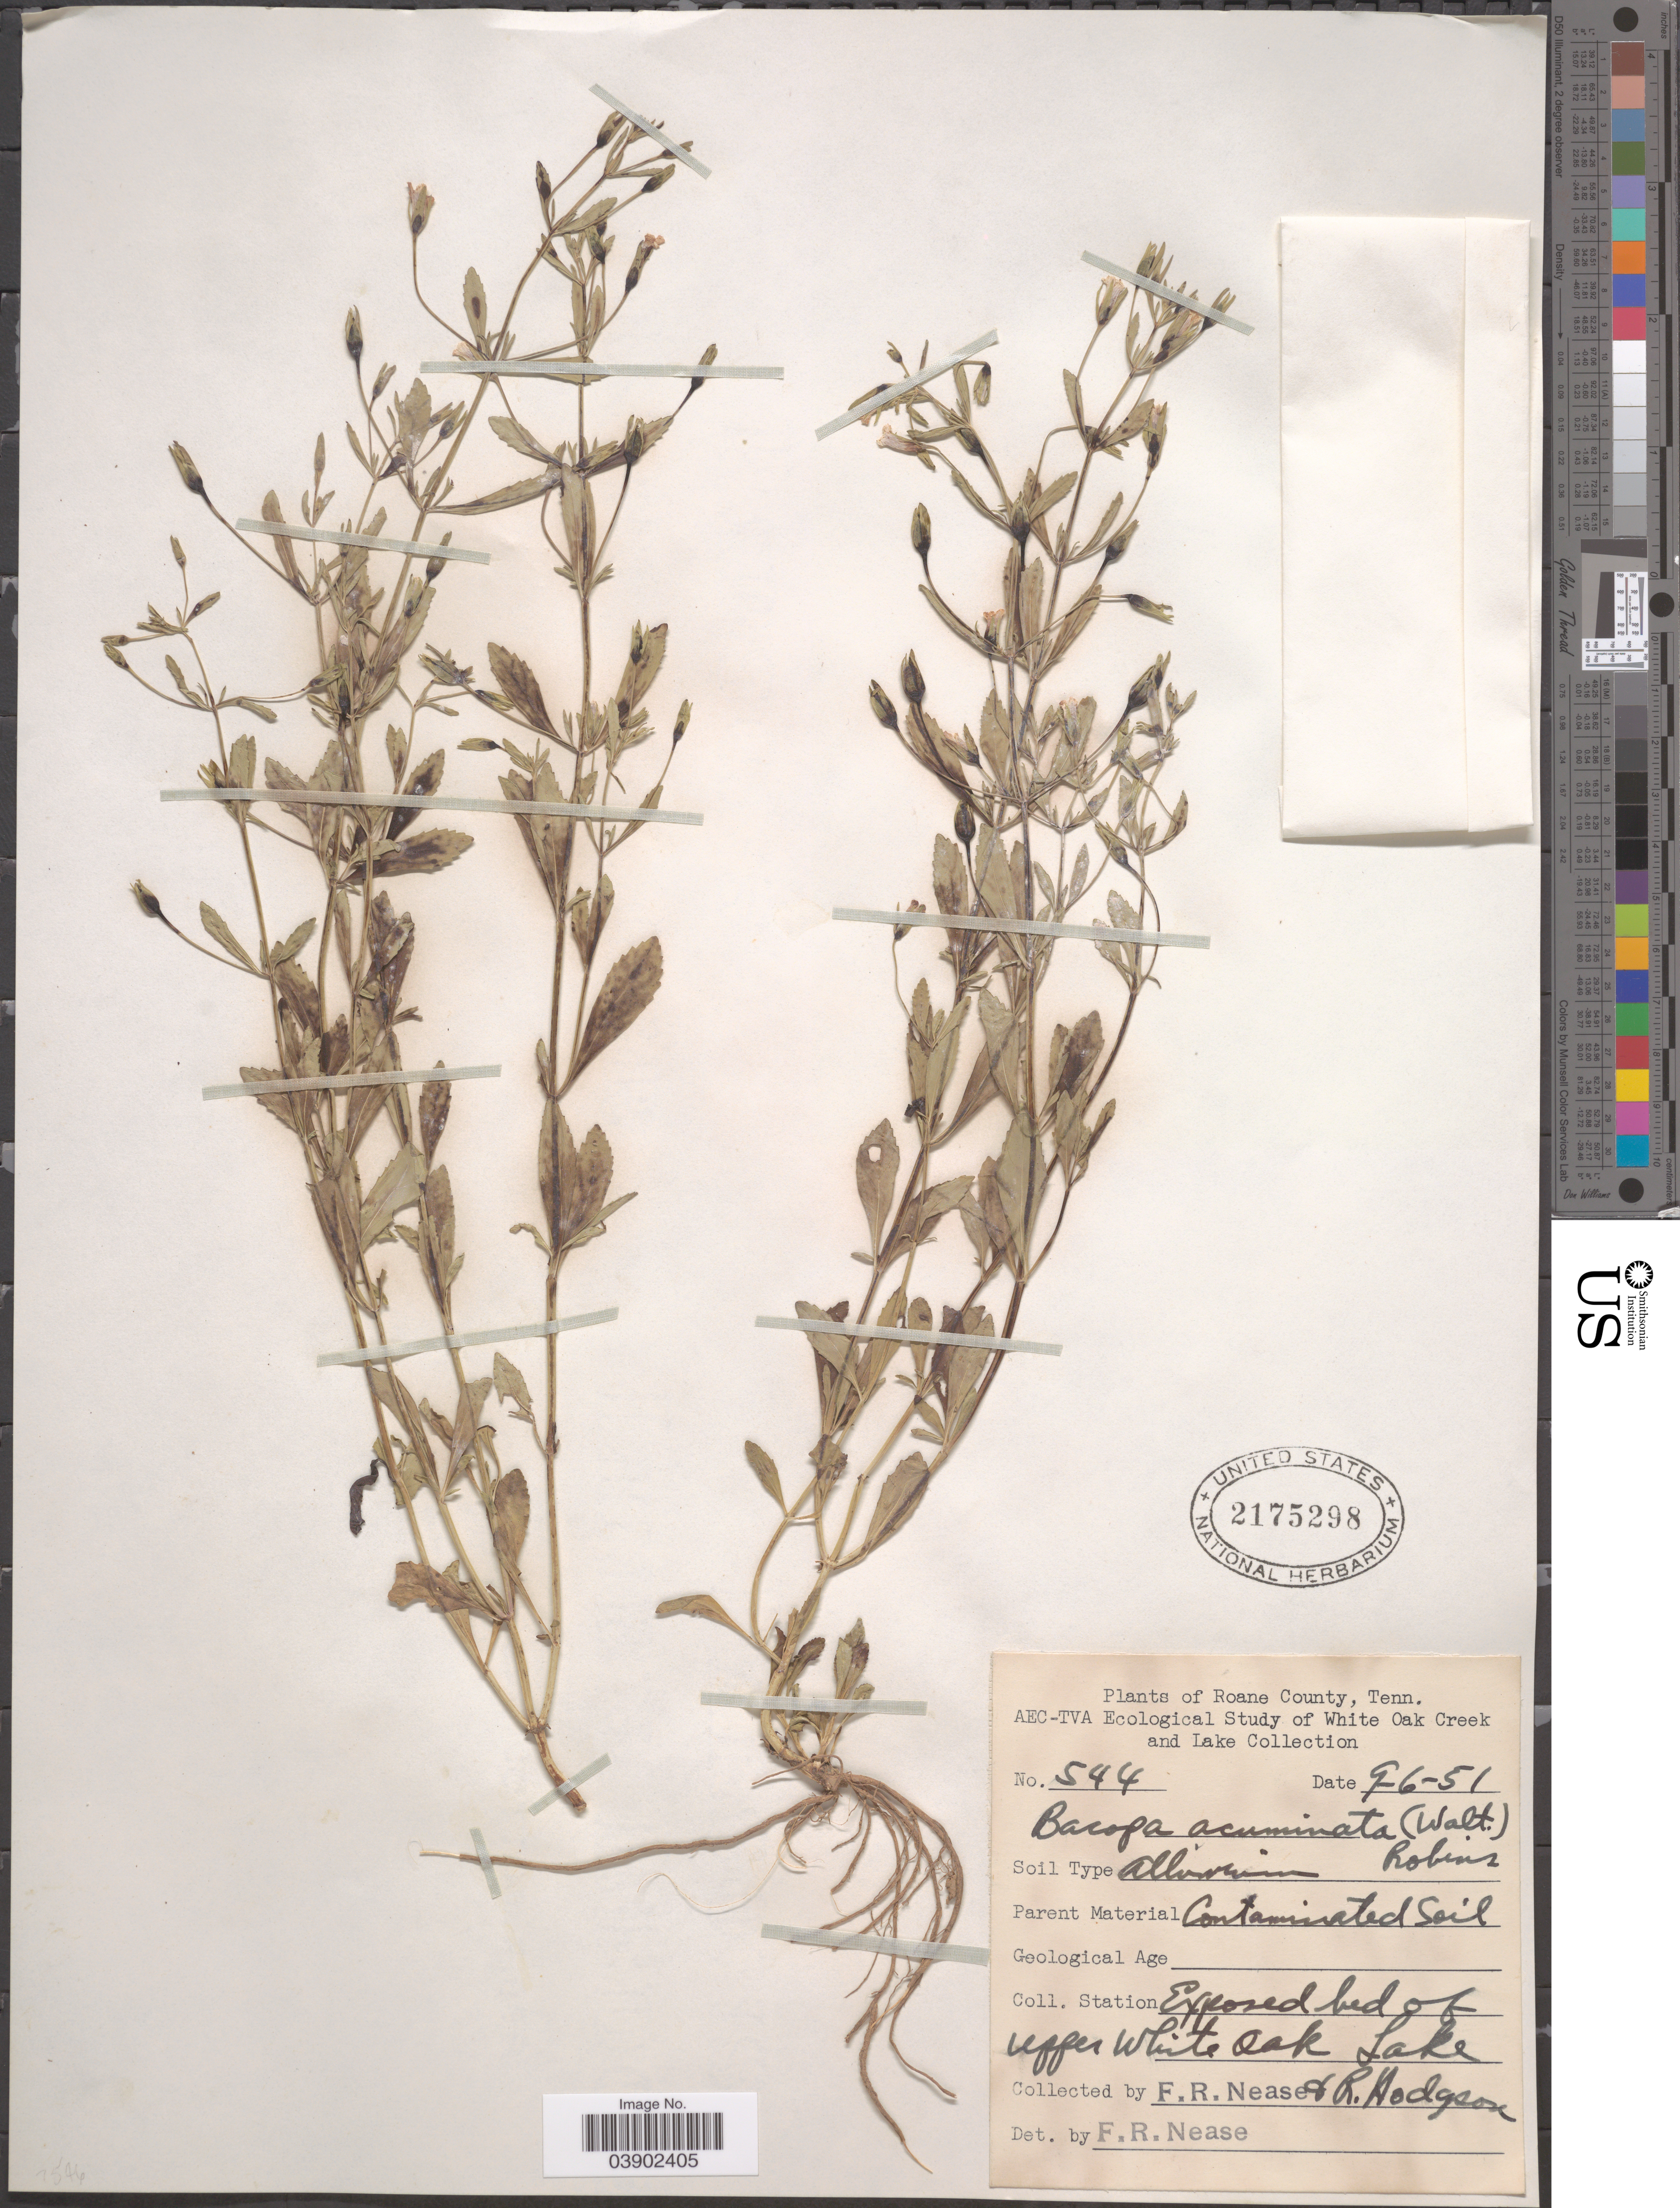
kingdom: Plantae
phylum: Tracheophyta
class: Magnoliopsida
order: Lamiales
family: Plantaginaceae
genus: Mecardonia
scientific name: Mecardonia vandellioides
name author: (Kunth) Pennell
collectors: F. Nease & R. Hodgson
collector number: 544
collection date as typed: Transcribed d/m/y: 6/9/51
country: United States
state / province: Tennessee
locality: Roane County. Station Exposed bed of Upper White Oak Lake.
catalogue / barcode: US 2175298